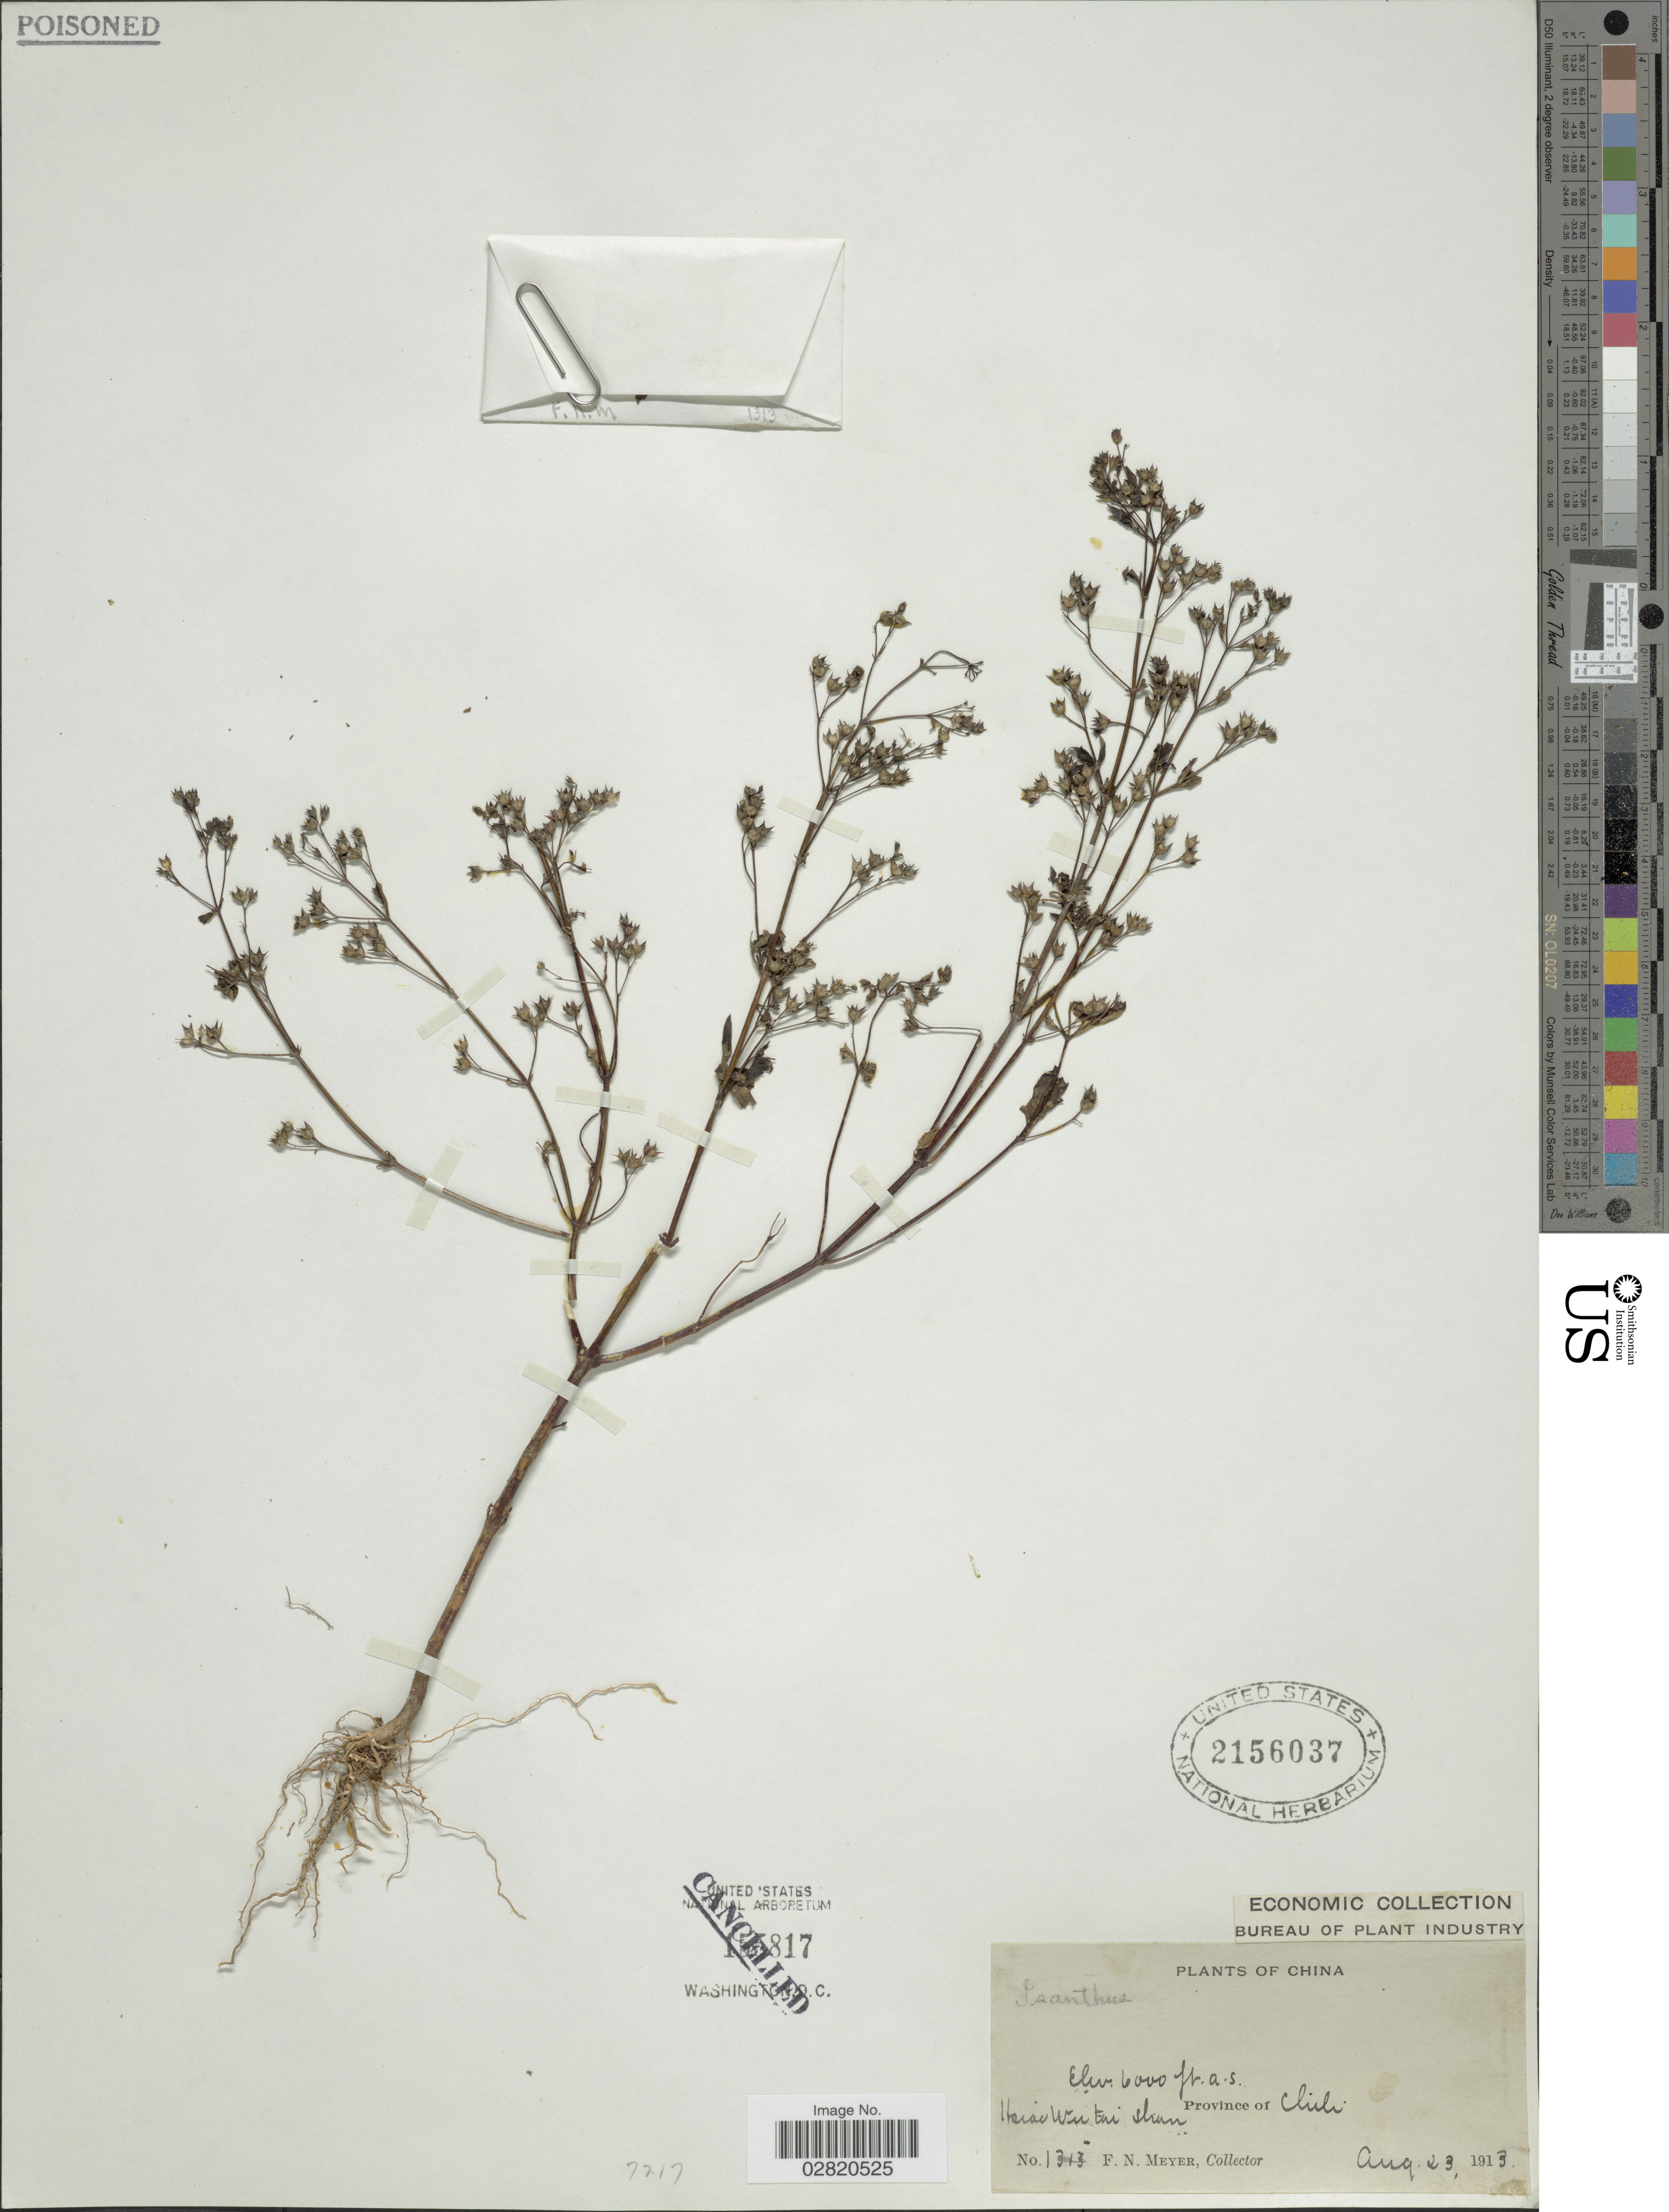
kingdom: Plantae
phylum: Tracheophyta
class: Magnoliopsida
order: Lamiales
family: Lamiaceae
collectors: F. N. Meyer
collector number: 1313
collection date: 1913-08-23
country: China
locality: Province of Chili. Hsia Wu tai shan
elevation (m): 1829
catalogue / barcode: US 2156037